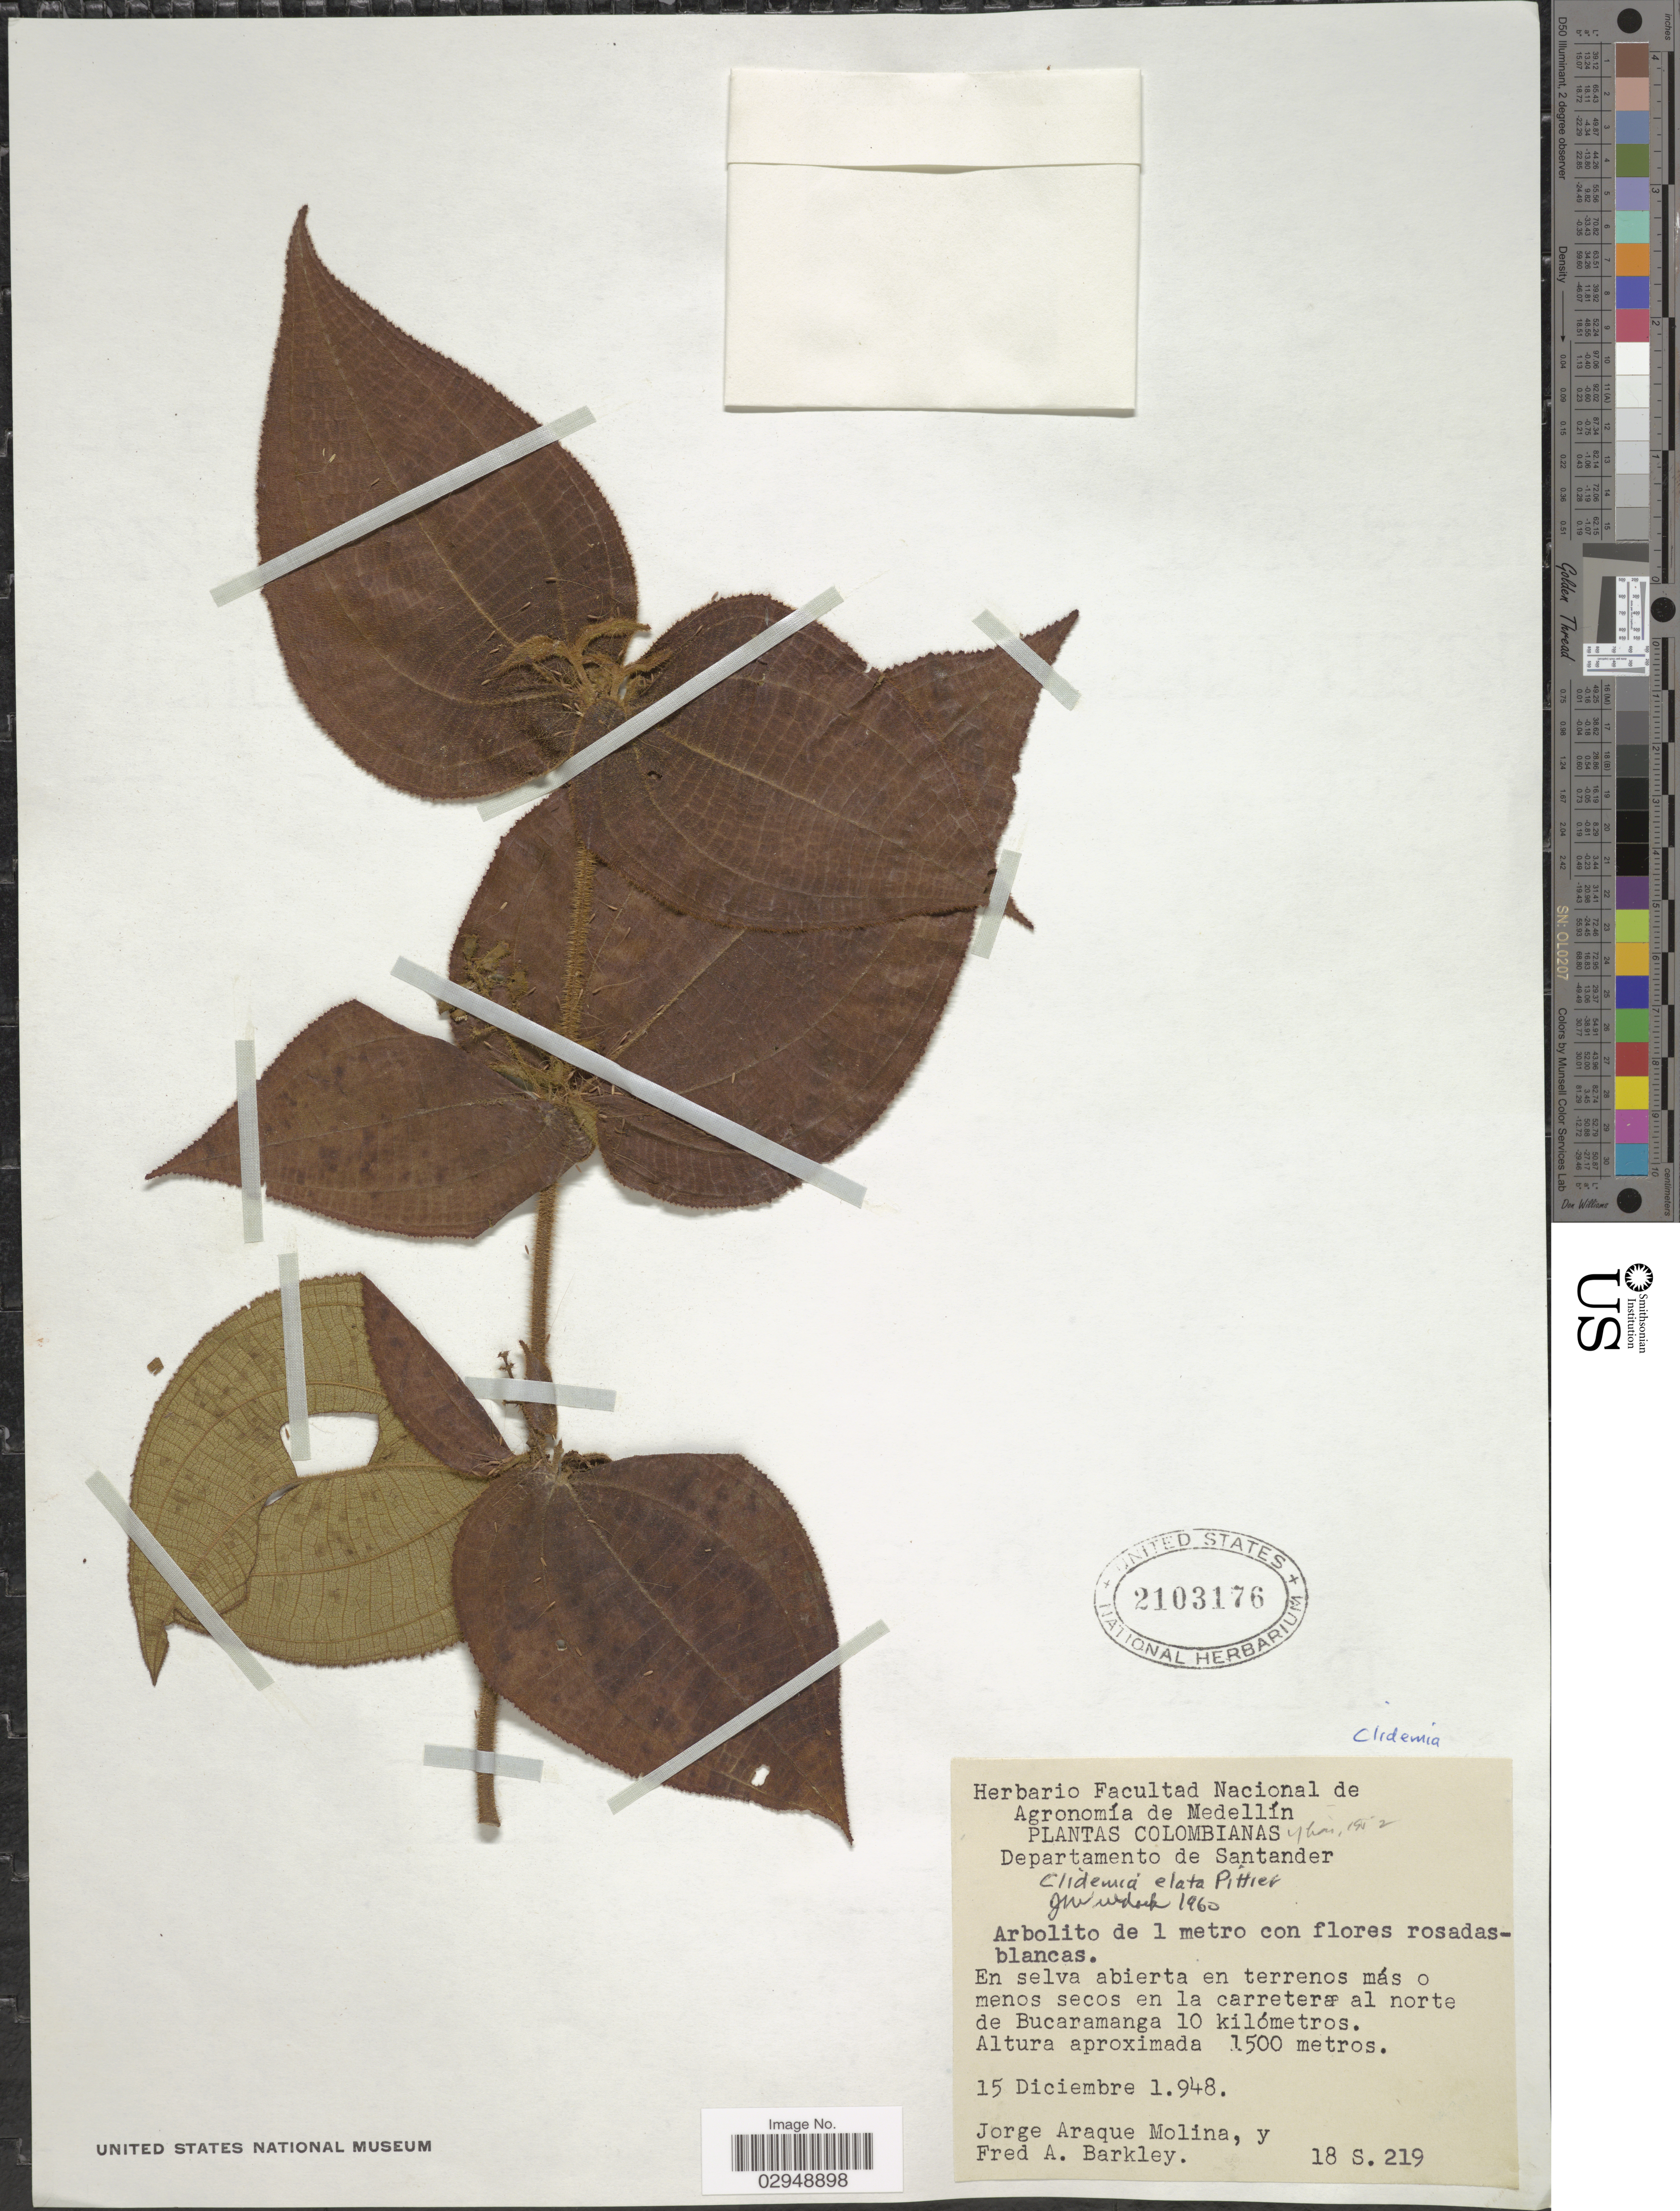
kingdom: Plantae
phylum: Tracheophyta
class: Magnoliopsida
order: Myrtales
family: Melastomataceae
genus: Clidemia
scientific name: Clidemia ciliata var. elata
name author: D. Don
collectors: J. Araque Molina & F. A. Barkley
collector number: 18S.219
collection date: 1948-12-15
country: Colombia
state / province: Santander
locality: Departamento de Santander. En selva abierta en terrenos más o menos secos en la carretera al norte de Bucaramanga 10 kilómetros.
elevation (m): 1500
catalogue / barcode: US 2103176